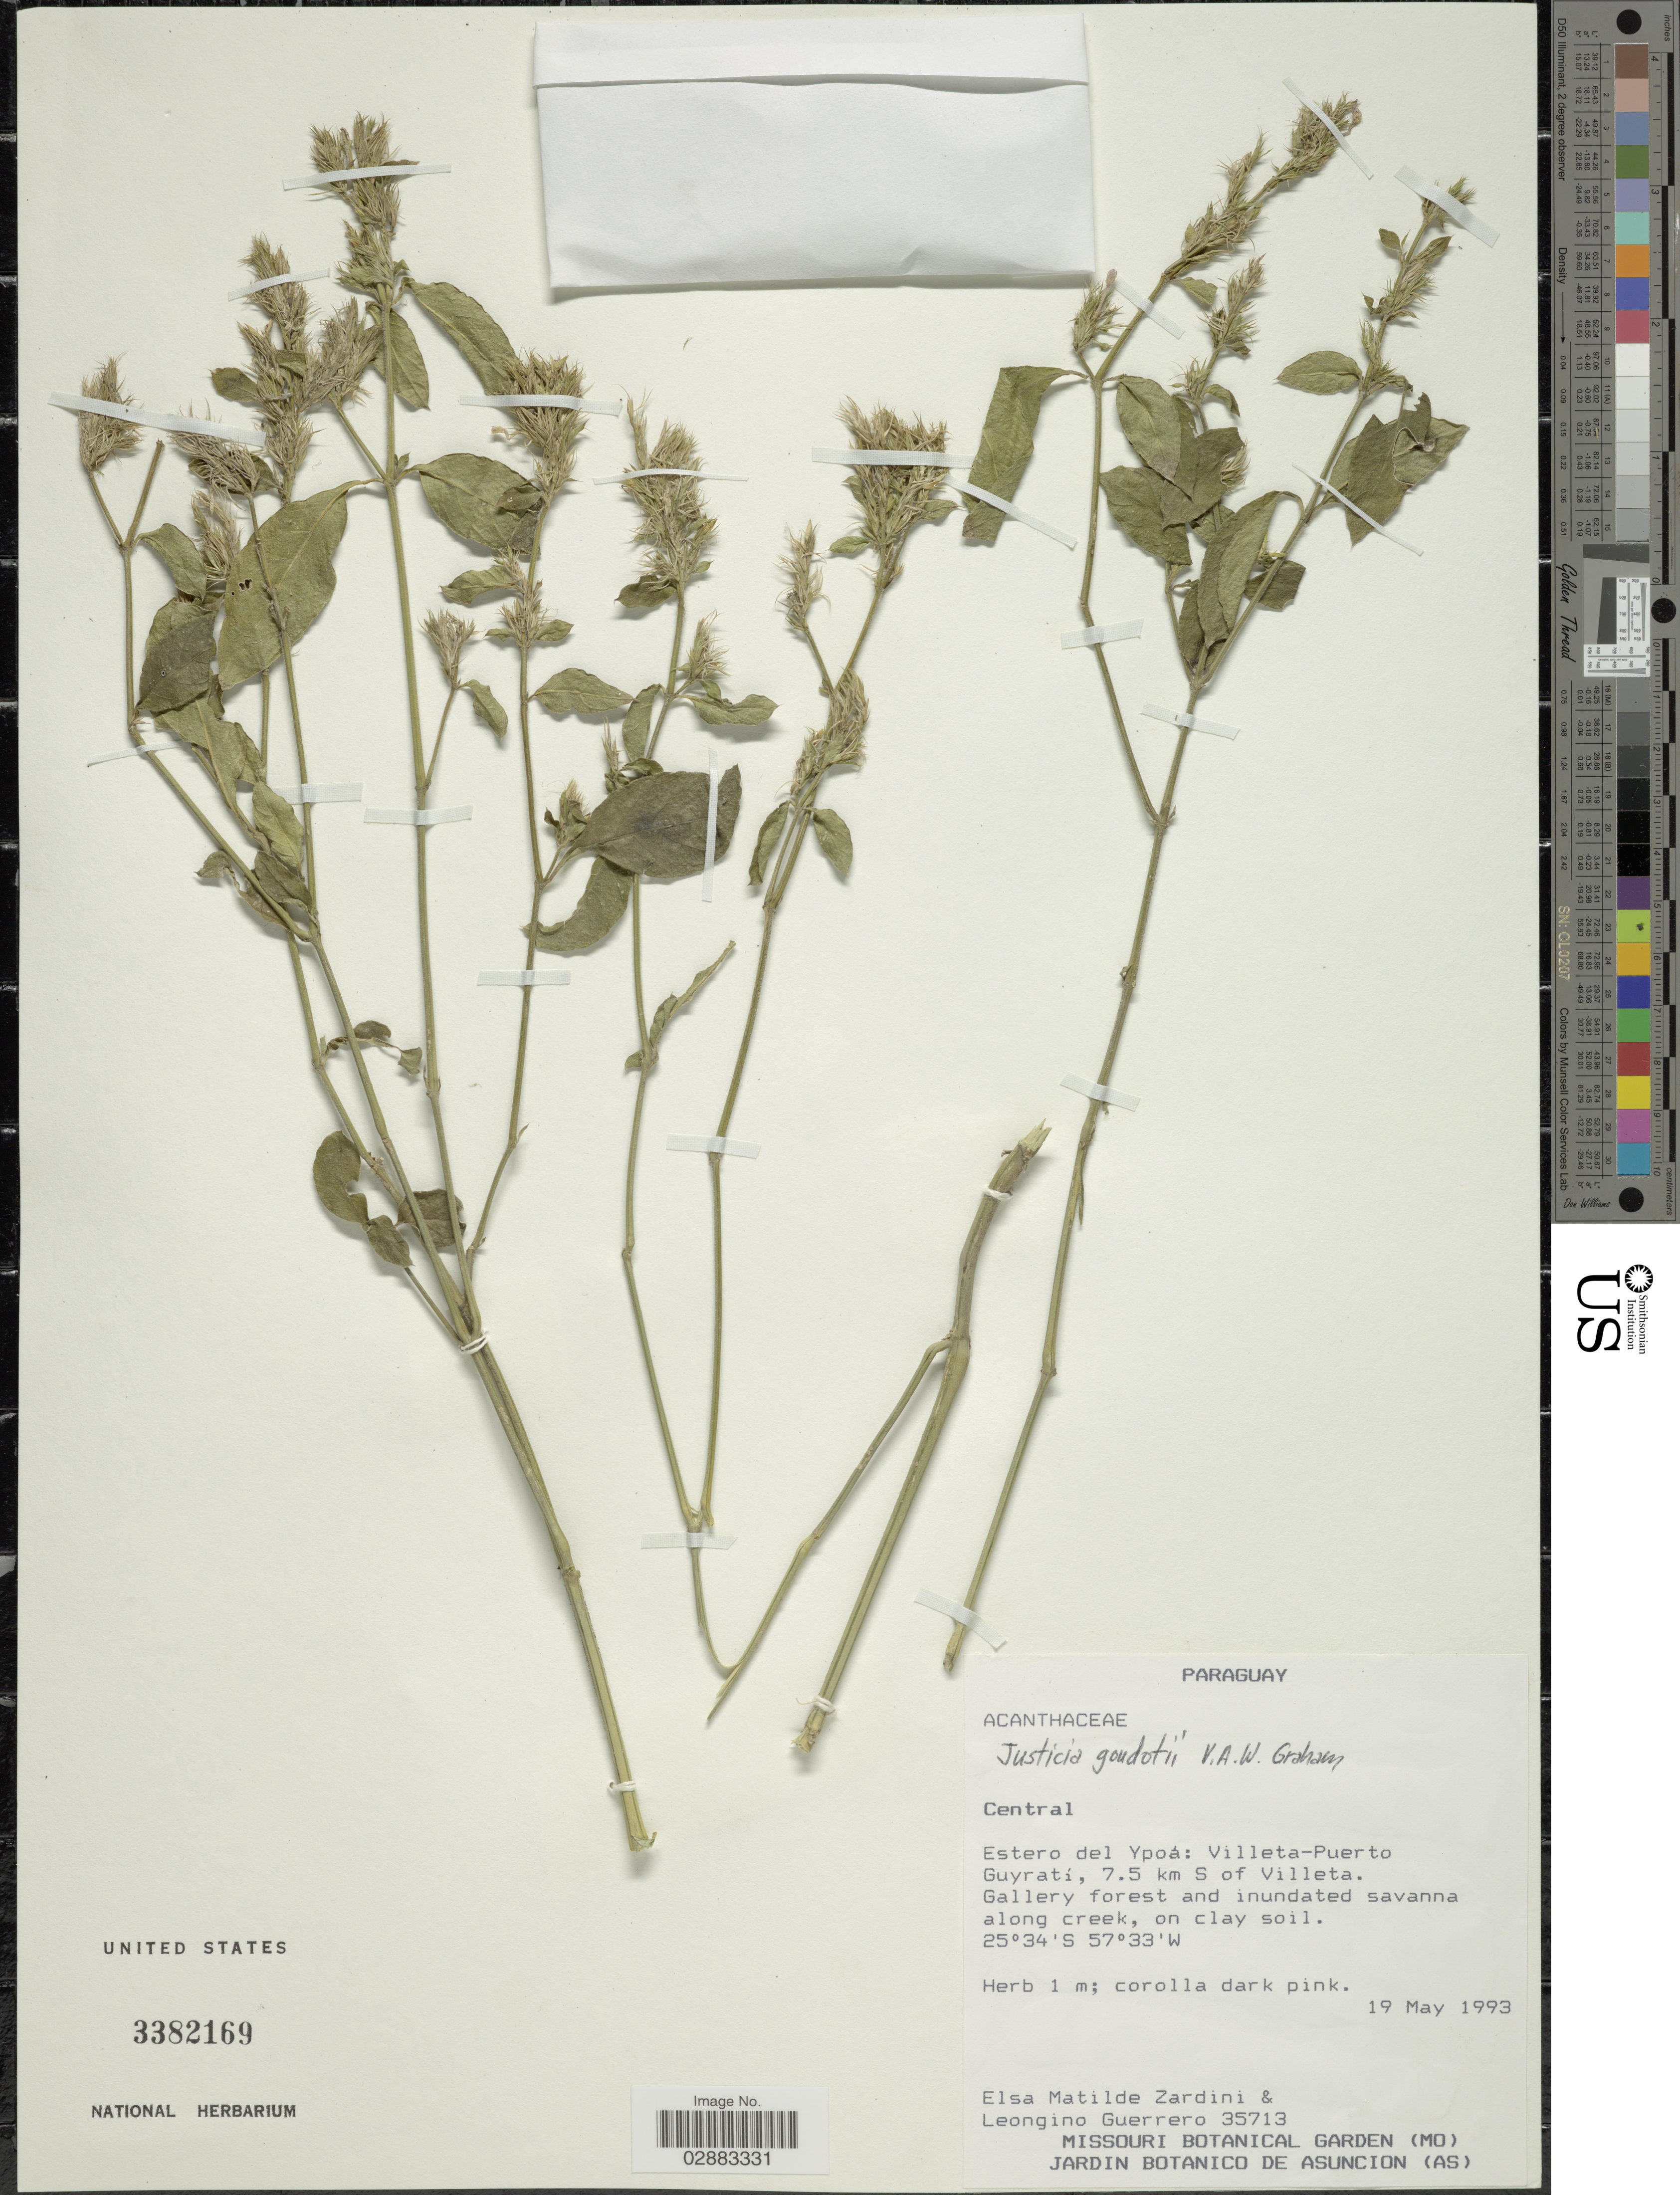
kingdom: Plantae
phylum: Tracheophyta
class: Magnoliopsida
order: Lamiales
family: Acanthaceae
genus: Justicia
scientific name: Justicia goudotii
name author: V.A.W. Graham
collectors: E. M. Zardini & L. Guerrero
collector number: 35713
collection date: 1993-05-19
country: Paraguay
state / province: Central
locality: Estero del Ypoá: Villeta - Puerto. Guyratí, 7.5 km S of Villeta.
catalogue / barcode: US 3382169